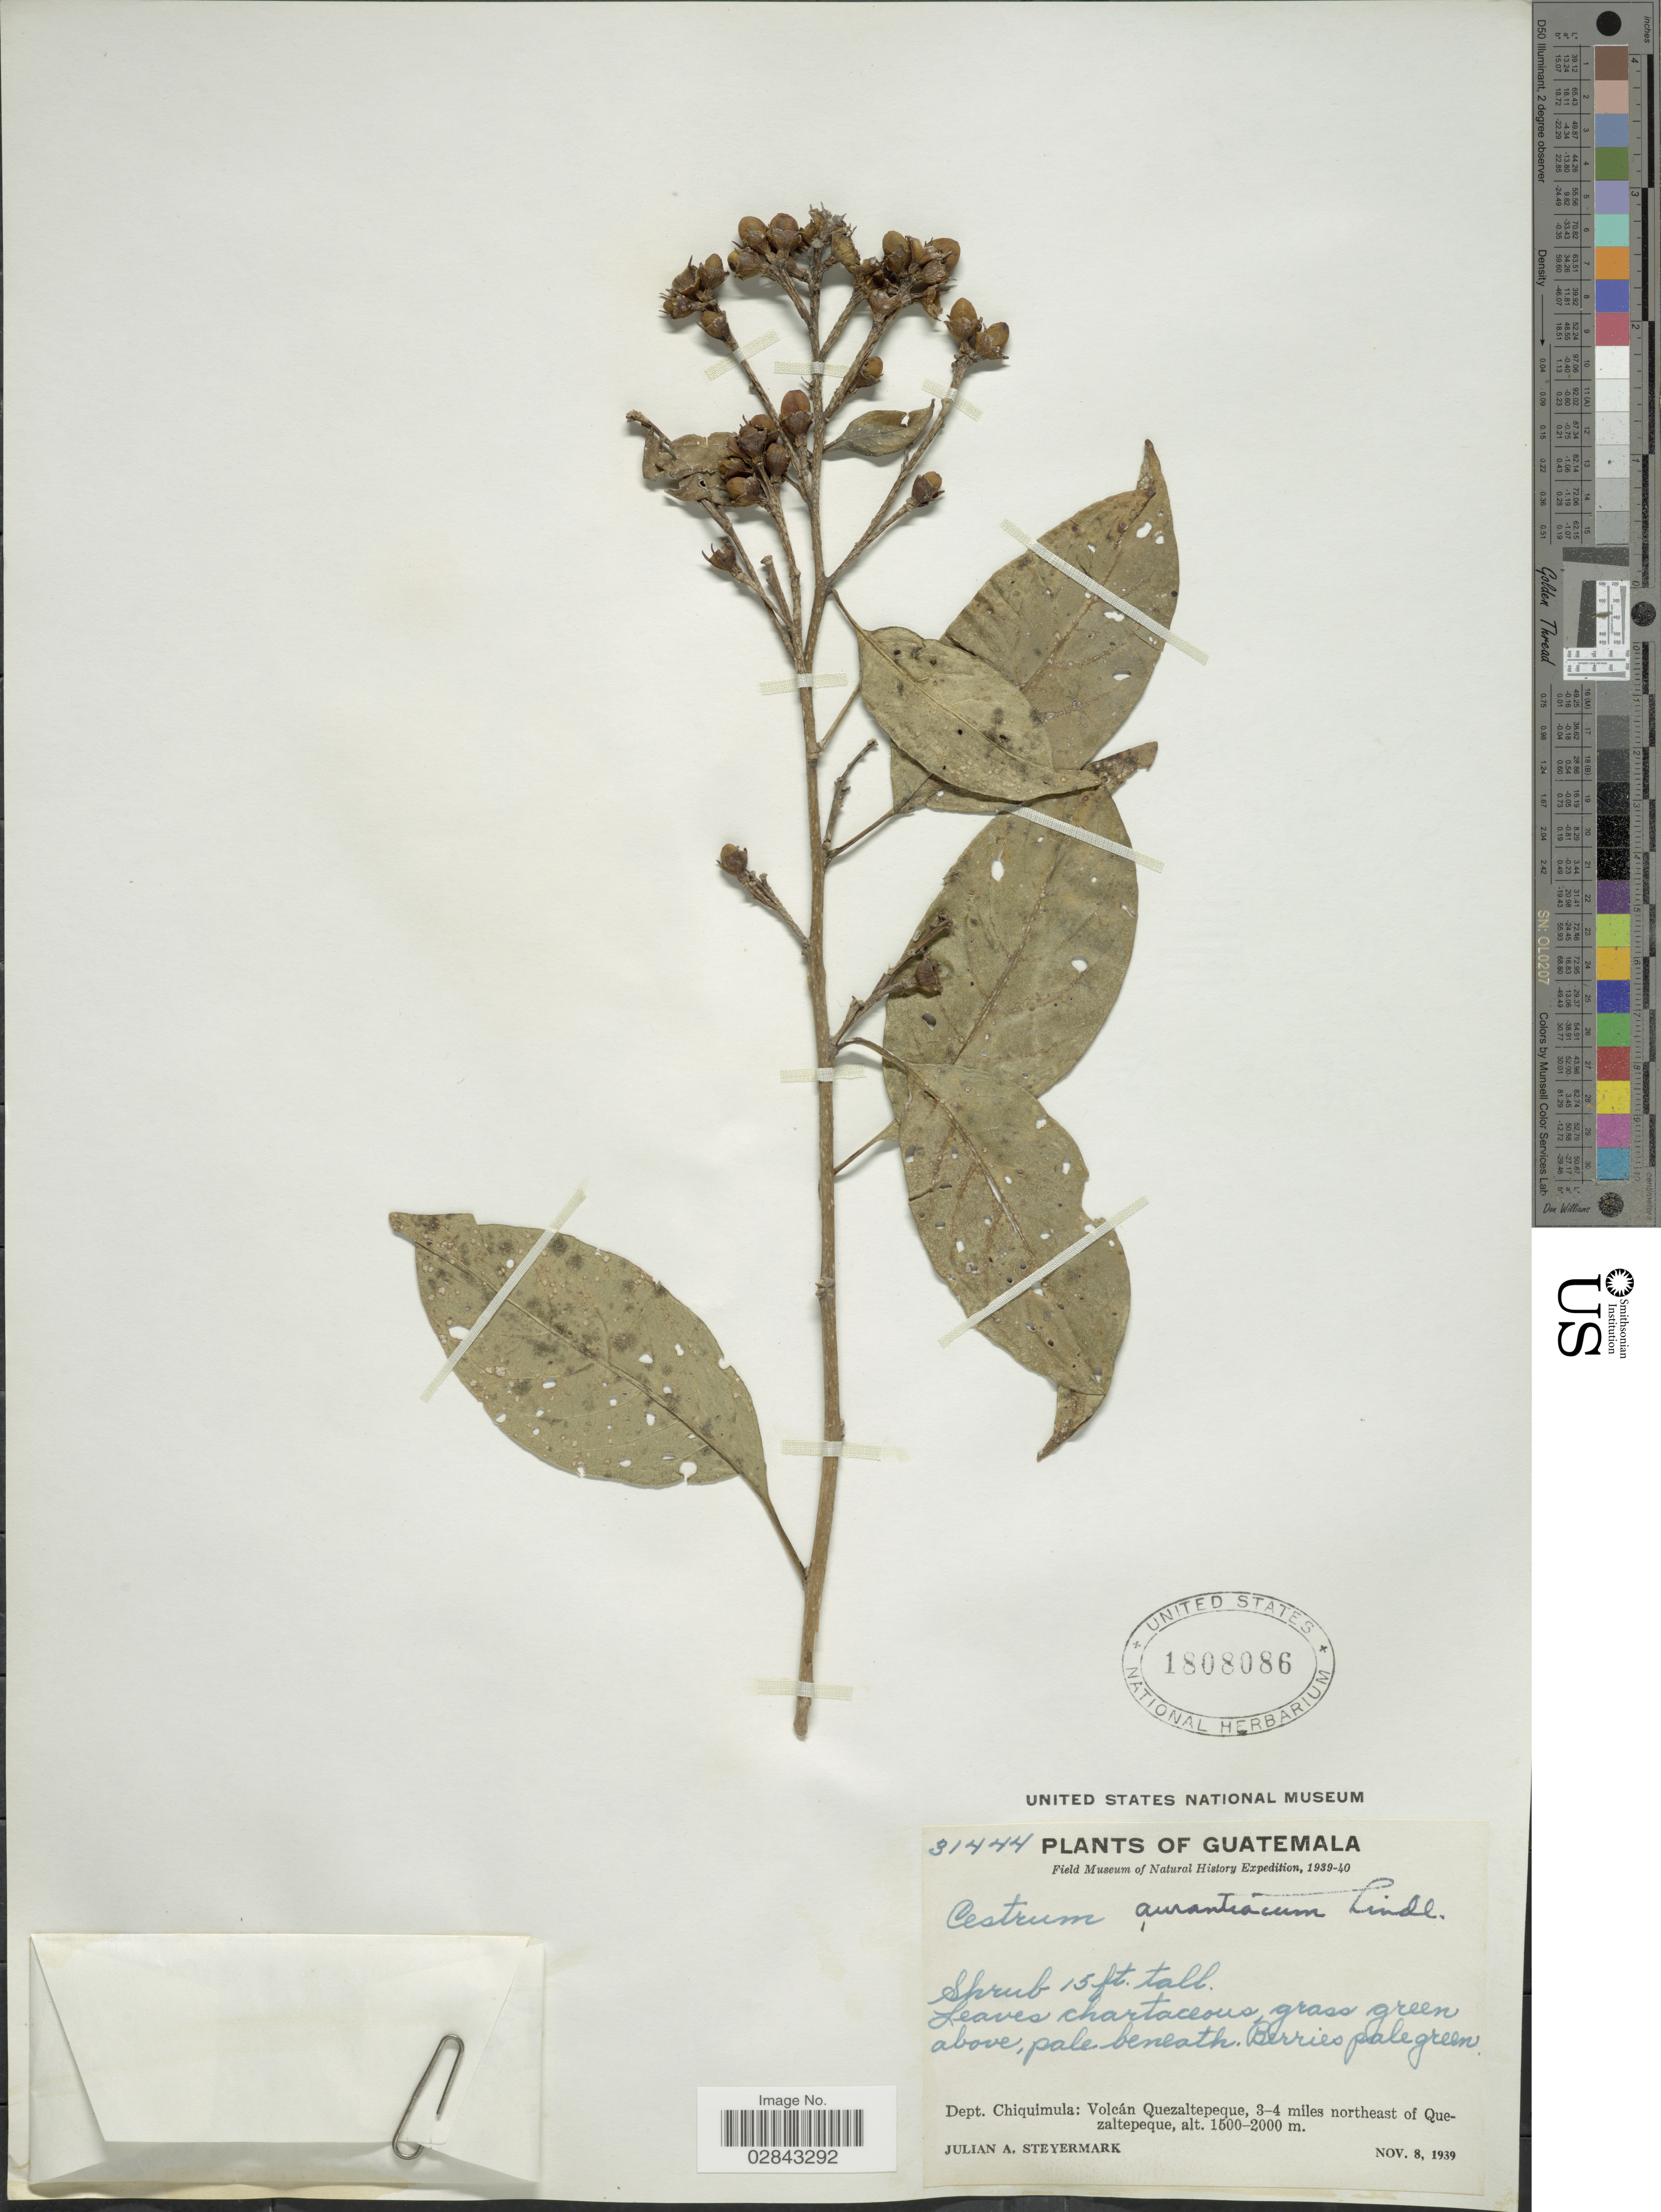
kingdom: Plantae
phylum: Tracheophyta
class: Magnoliopsida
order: Solanales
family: Solanaceae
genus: Cestrum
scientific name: Cestrum aurantiacum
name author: Lindley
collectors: J. Steyermark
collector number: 31444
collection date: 1939-11-08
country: Guatemala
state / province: Chiquimula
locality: Dept. Chiquimula: Volcán Quezaltepeque, 3-4 miles northeast of Quezaltepeque.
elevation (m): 1500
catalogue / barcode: US 1808086